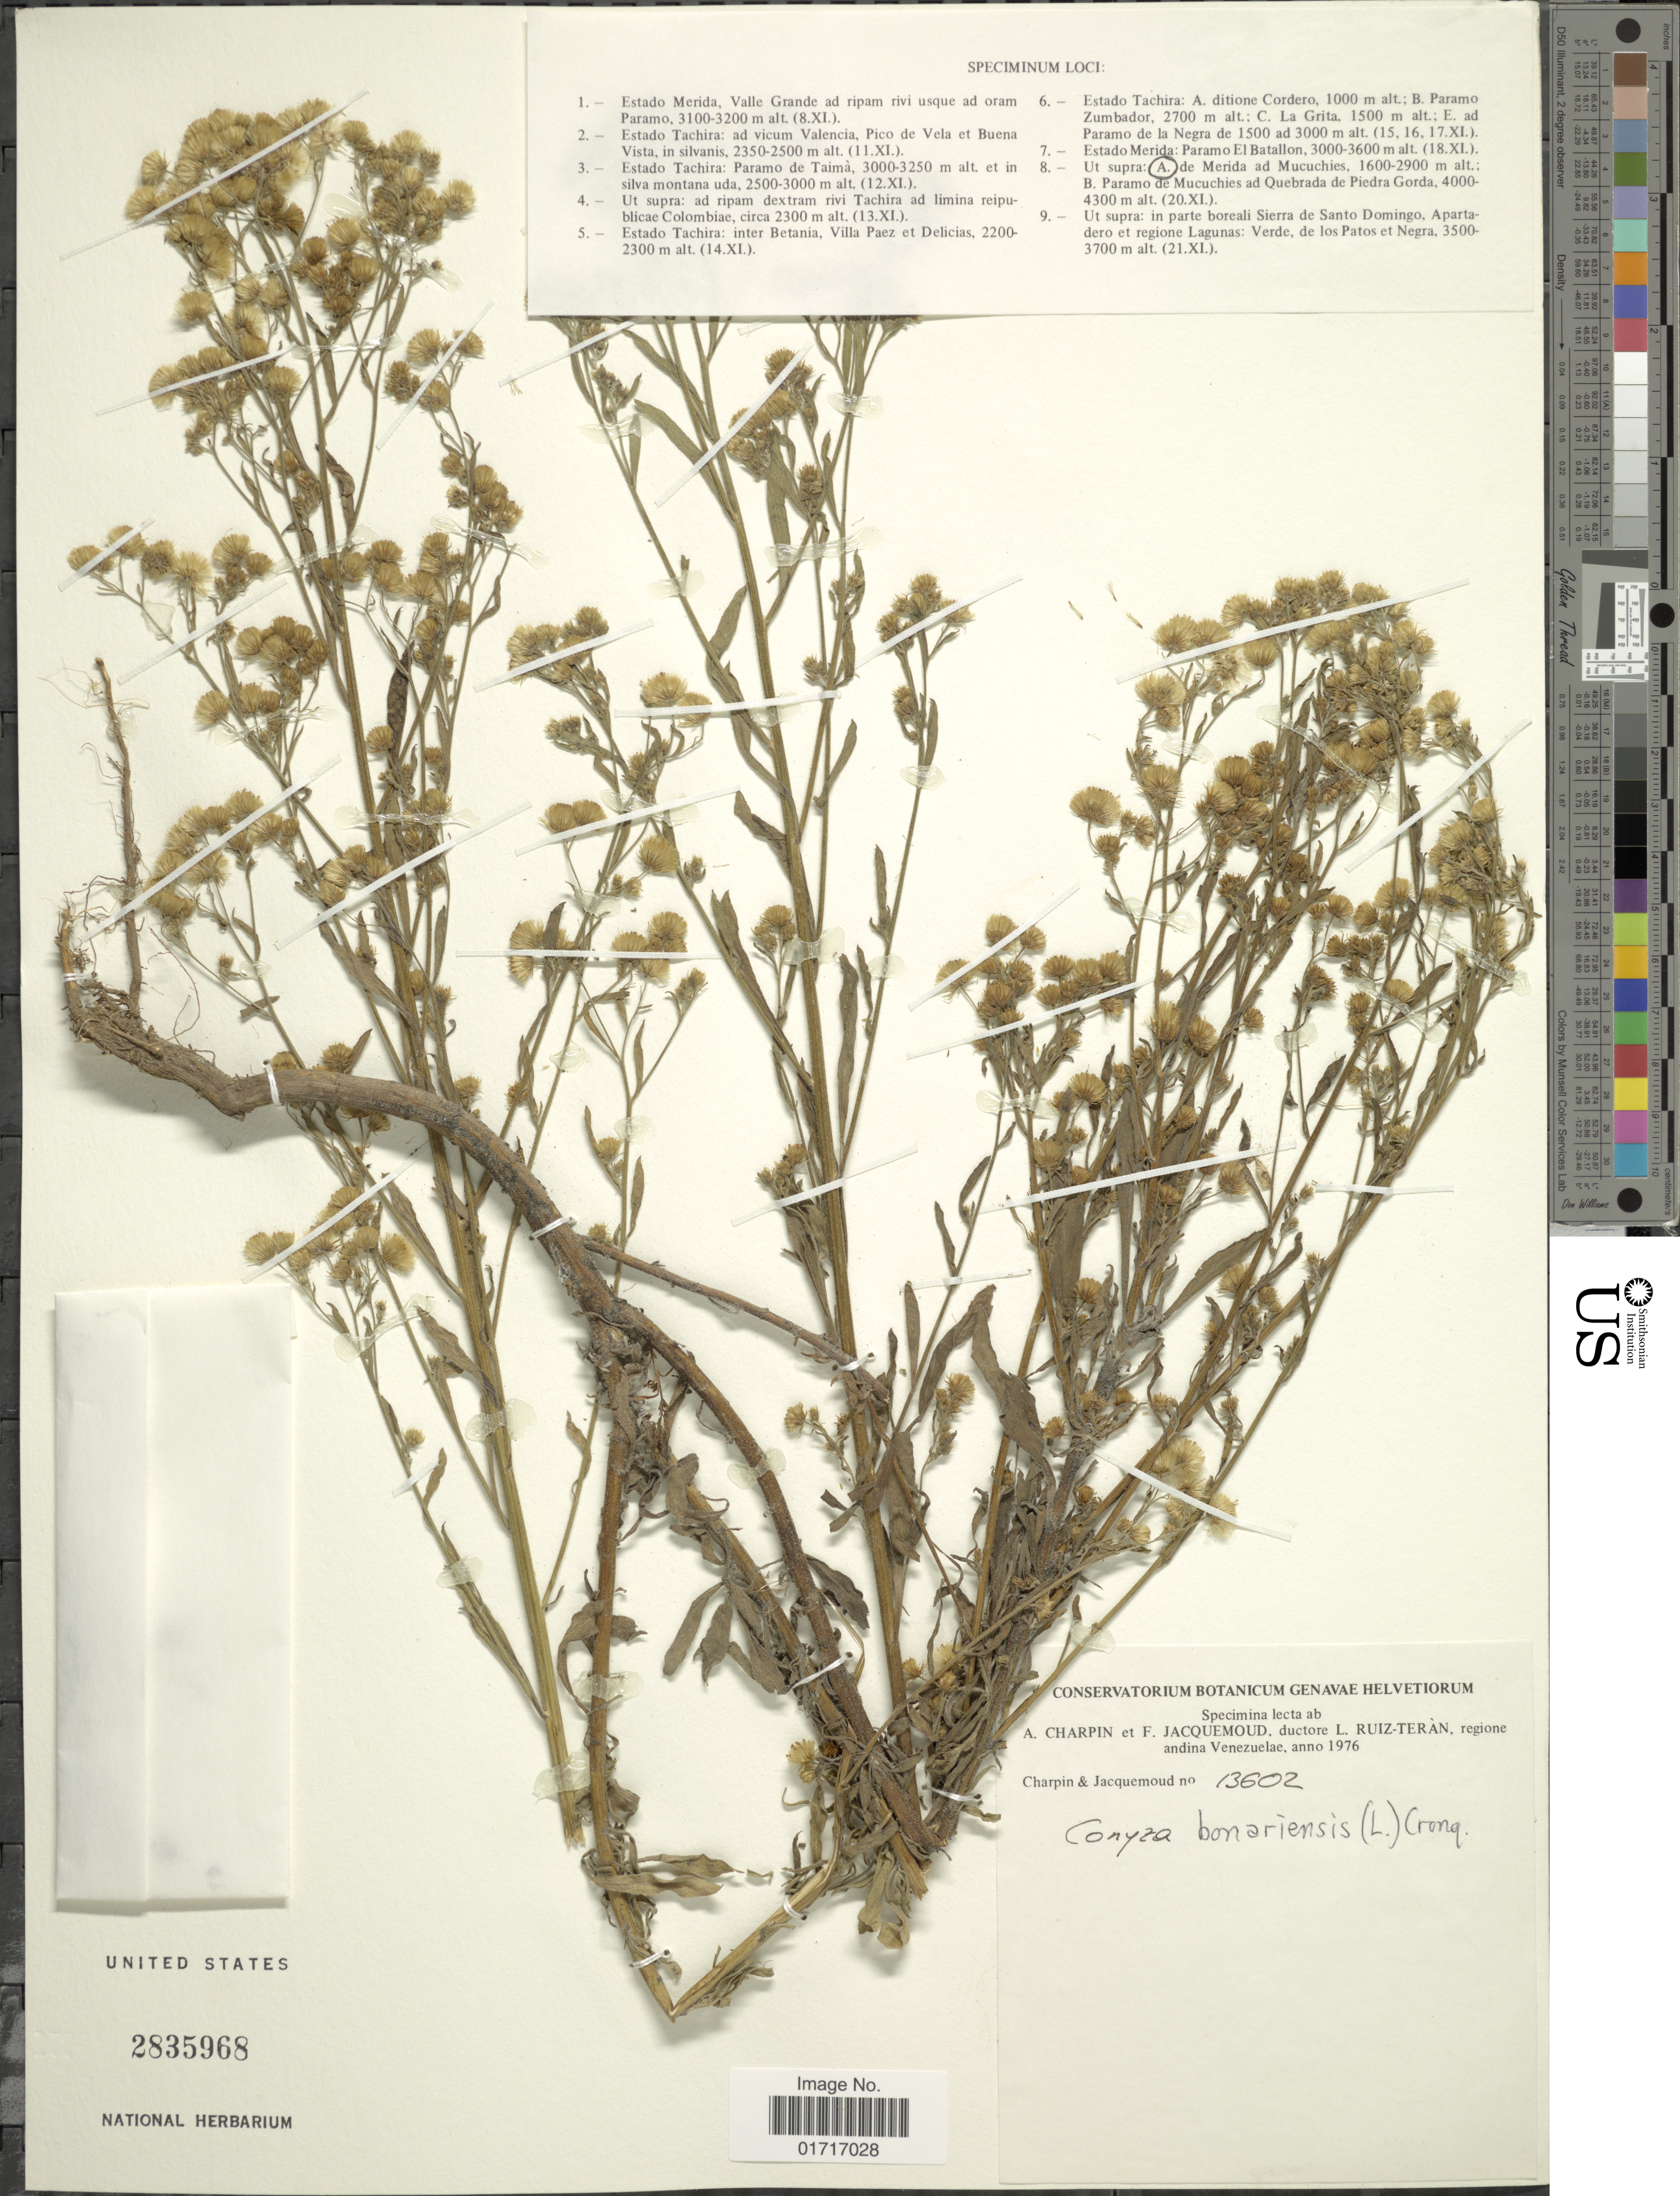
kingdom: Plantae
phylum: Tracheophyta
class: Magnoliopsida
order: Asterales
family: Asteraceae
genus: Conyza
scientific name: Conyza bonariensis var. leiotheca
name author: (S.F. Blake) Cuatrec.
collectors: A. Charpin, F. Jacquemoud & L. E. Ruíz-Terán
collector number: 13602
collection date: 1976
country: Venezuela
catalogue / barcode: US 2835968